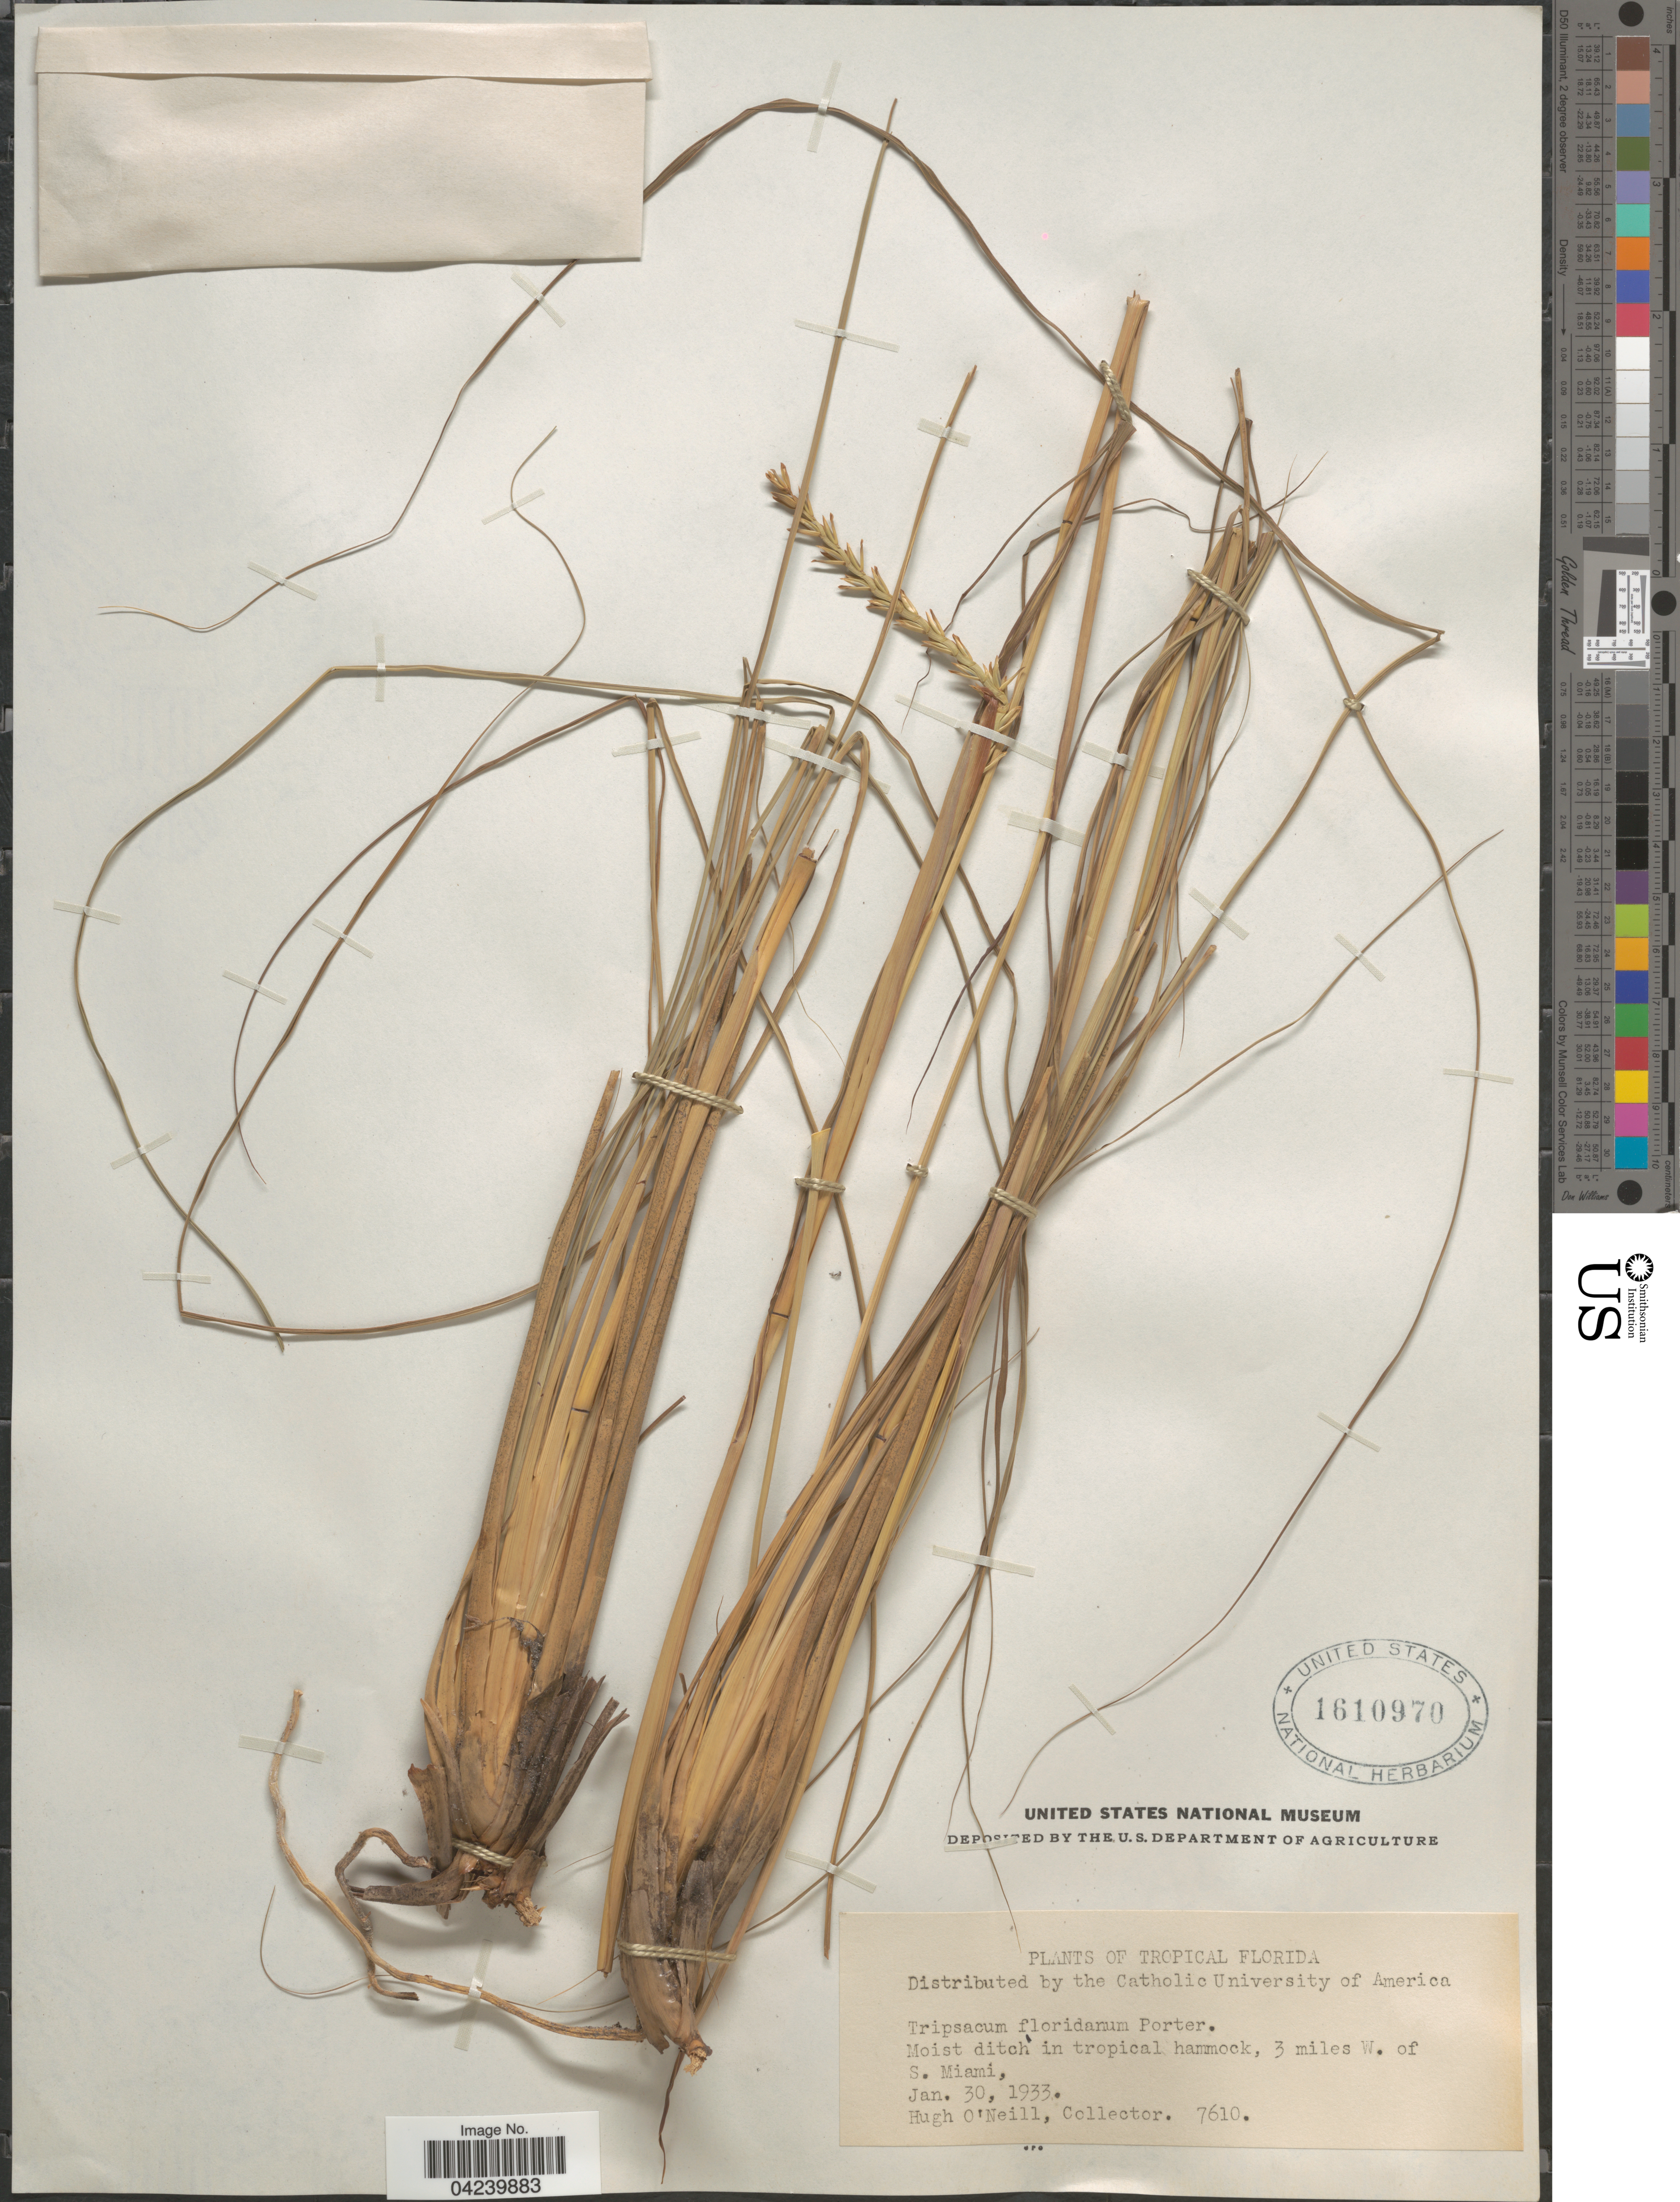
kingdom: Plantae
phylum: Tracheophyta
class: Liliopsida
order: Poales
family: Poaceae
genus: Tripsacum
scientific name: Tripsacum dactyloides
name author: (L.) L.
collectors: H. O'Neill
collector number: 7610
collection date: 1933-01-30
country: United States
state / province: Florida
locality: Tropical Florida. Moist ditch in tropical hammock, 3 miles W. of S. Miami.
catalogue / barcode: US 1610970